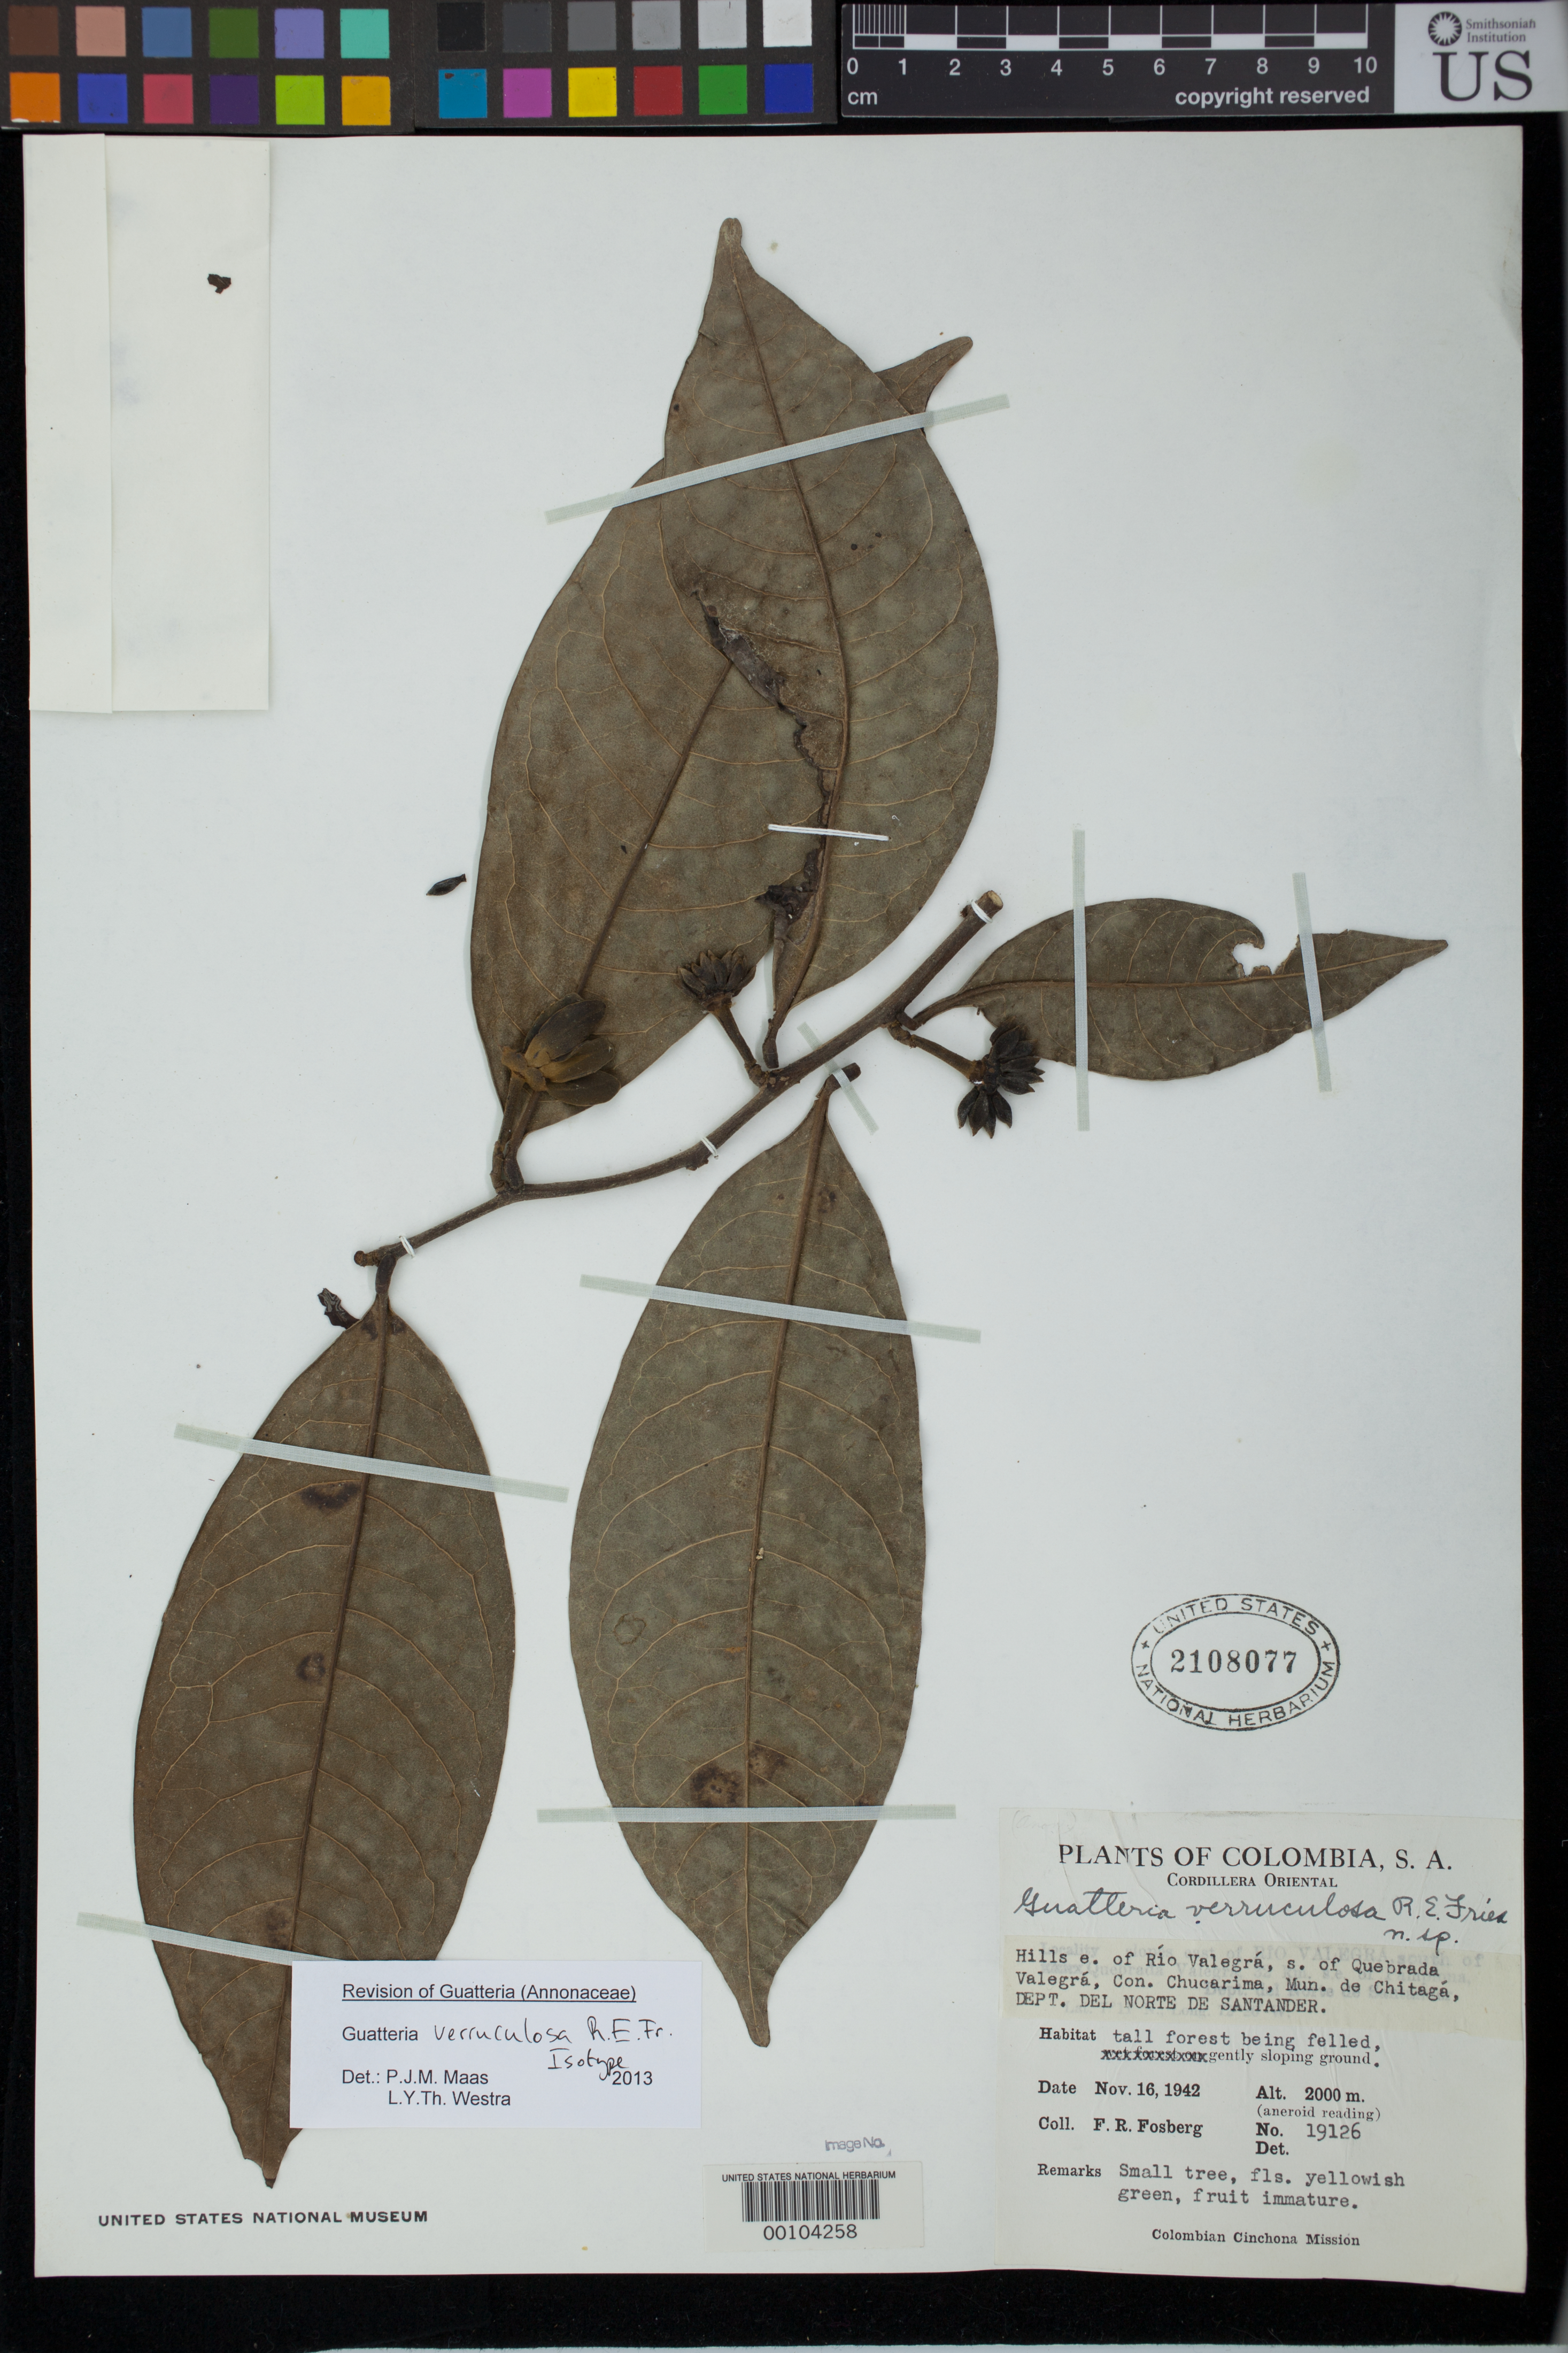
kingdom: Plantae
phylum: Tracheophyta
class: Magnoliopsida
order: Magnoliales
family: Annonaceae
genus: Guatteria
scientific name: Guatteria verruculosa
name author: R.E. Fr.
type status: Isotype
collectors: F. R. Fosberg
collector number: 19126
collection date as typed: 16 Nov 1942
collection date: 1942-11-16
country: Colombia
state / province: Norte de Santander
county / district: Chitaga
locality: Hills E of Rio Valegra, S of Quebrada Valegra, Con. Chucarima.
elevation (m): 2000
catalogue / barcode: US 2108077